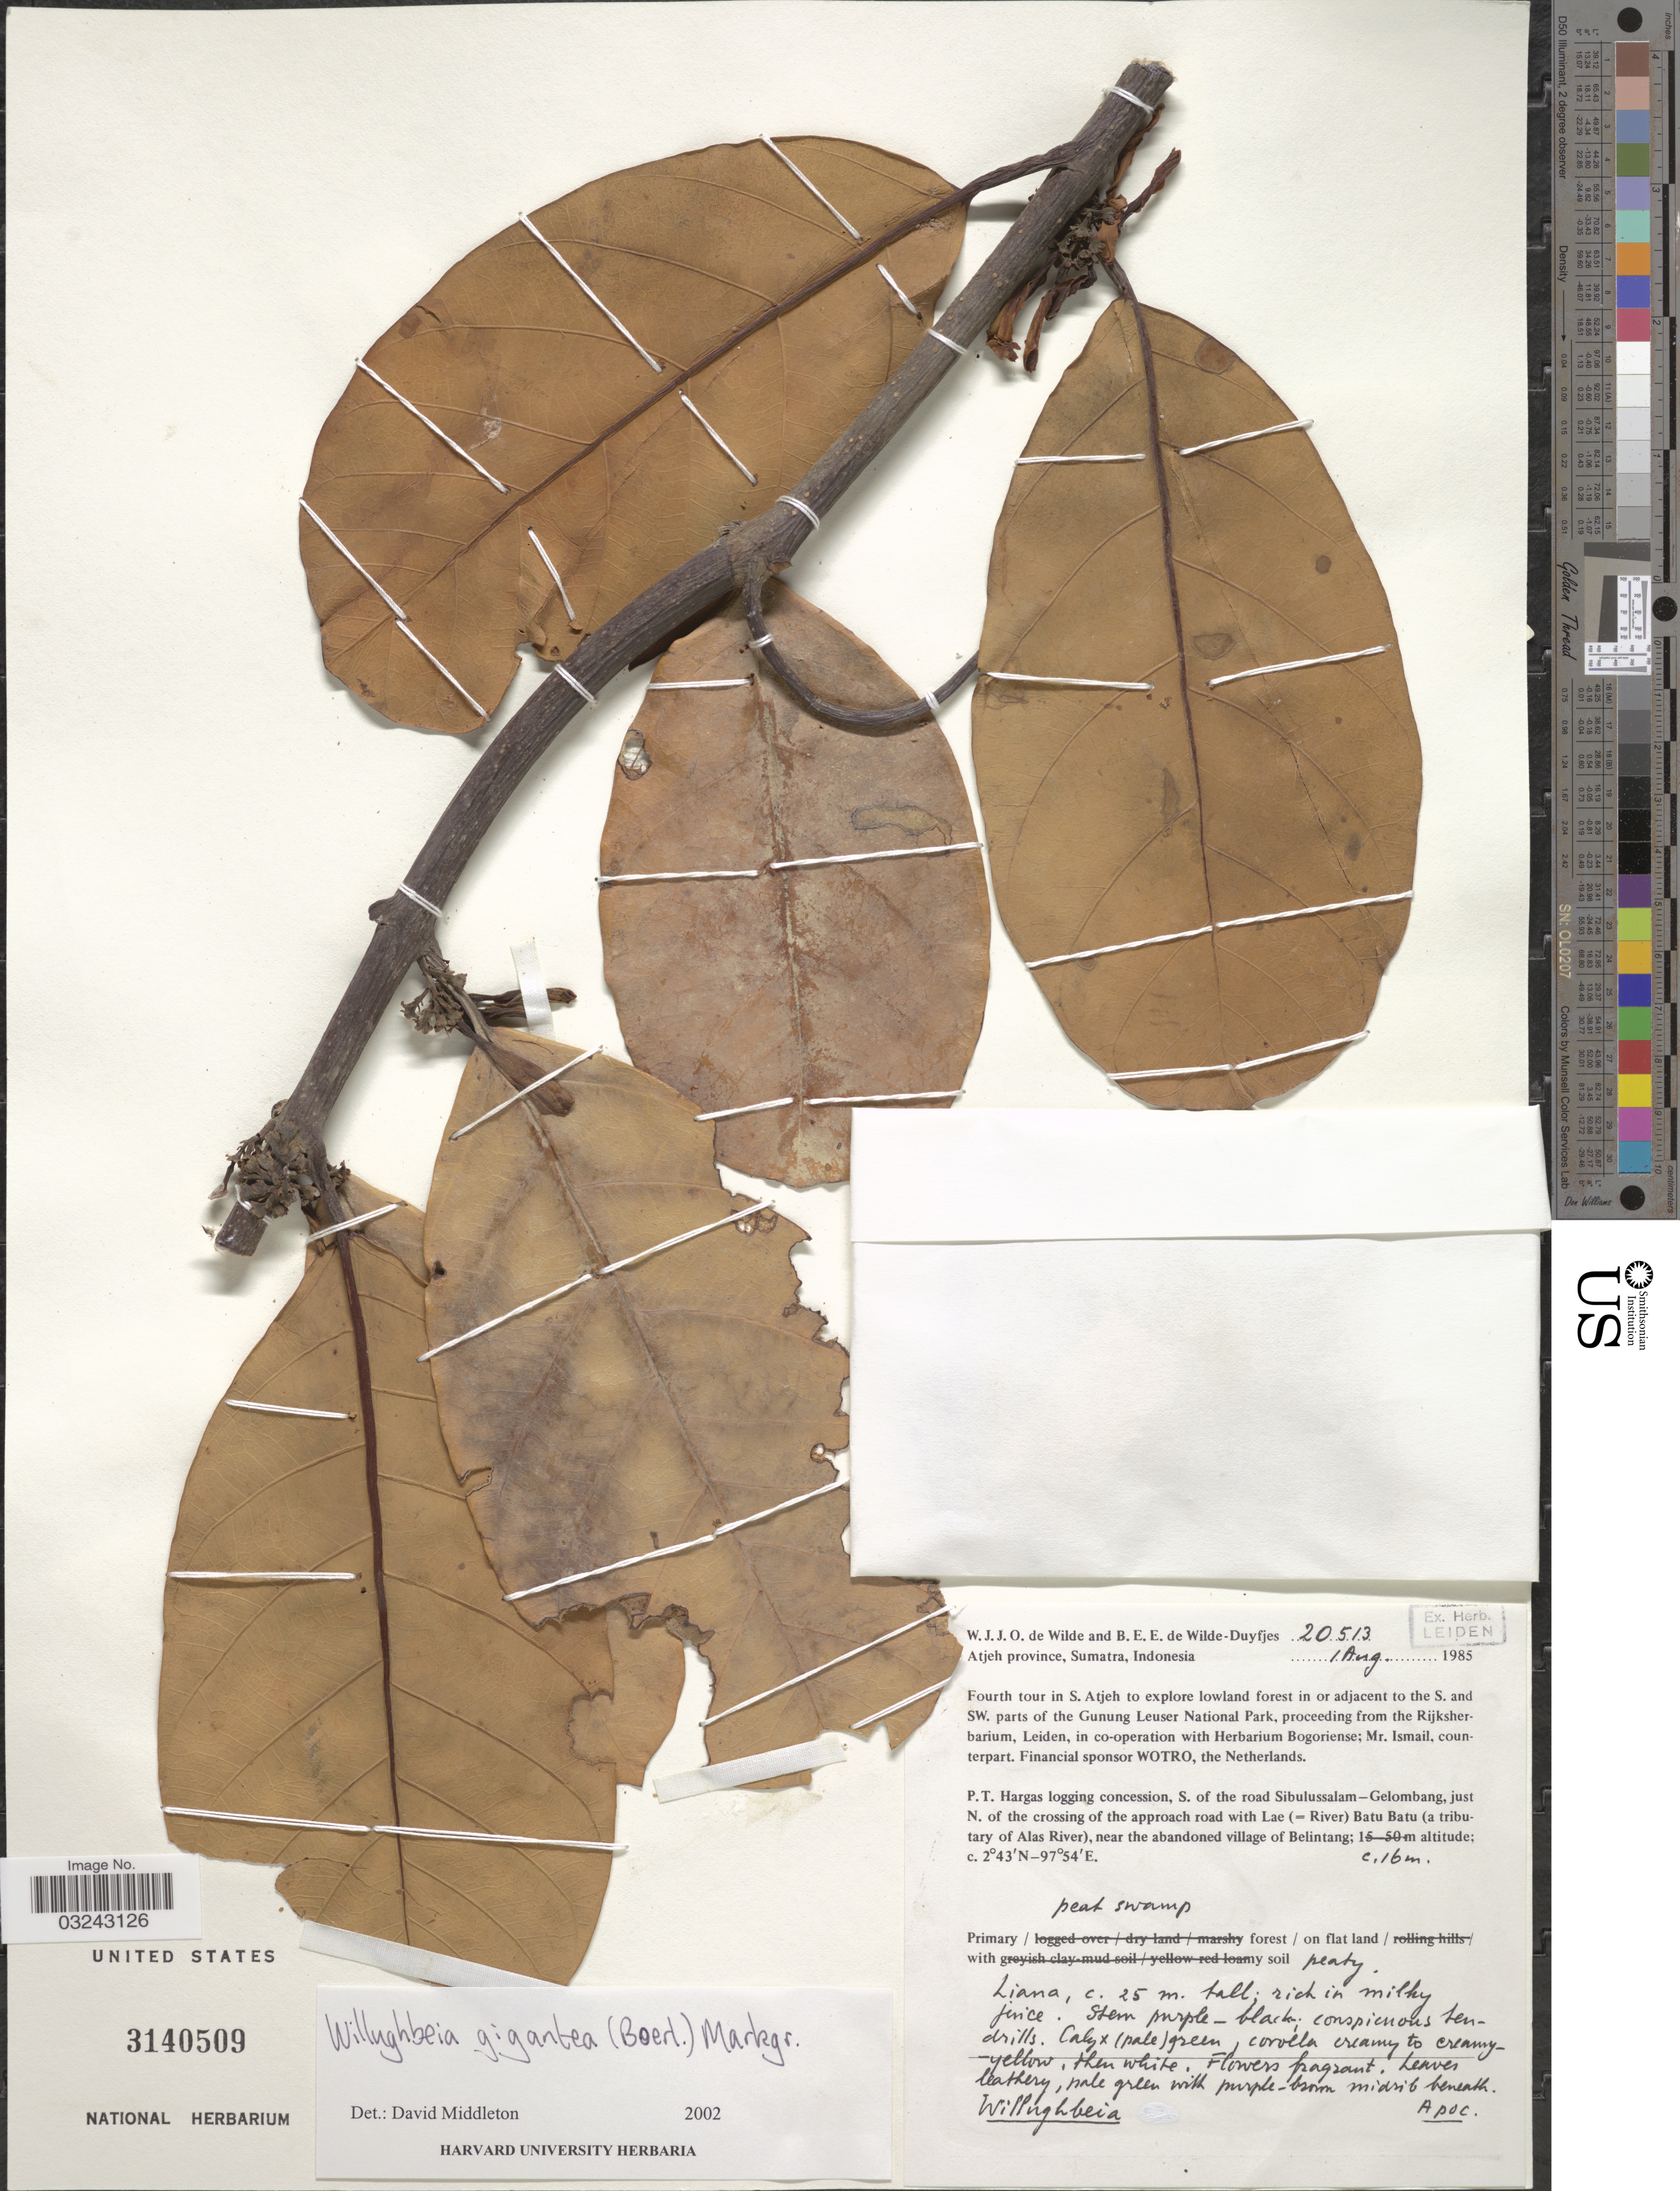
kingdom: Plantae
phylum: Tracheophyta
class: Magnoliopsida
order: Gentianales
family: Apocynaceae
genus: Willughbeia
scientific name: Willughbeia gigantea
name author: (Boerl.) Markgr.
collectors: W. J. de Wilde & B. E. de Wilde-Duyfjes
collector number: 20513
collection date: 1985-08-01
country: Indonesia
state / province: Sumatra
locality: Atjeh Province, Fourth tour in S. Atjeh to explore lowland forest in or adjacent to the S. and SW. parts of the Gunung Leuser National Park. P.T. Hargas logging concession, S. of the road Sibulussalam - Gelombang, just N. of the crossing of the approach road with Lae (=River) Batu Batu (a tributary of Alas River), near the abandoned village of Belintang.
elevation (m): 16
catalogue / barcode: US 3140509